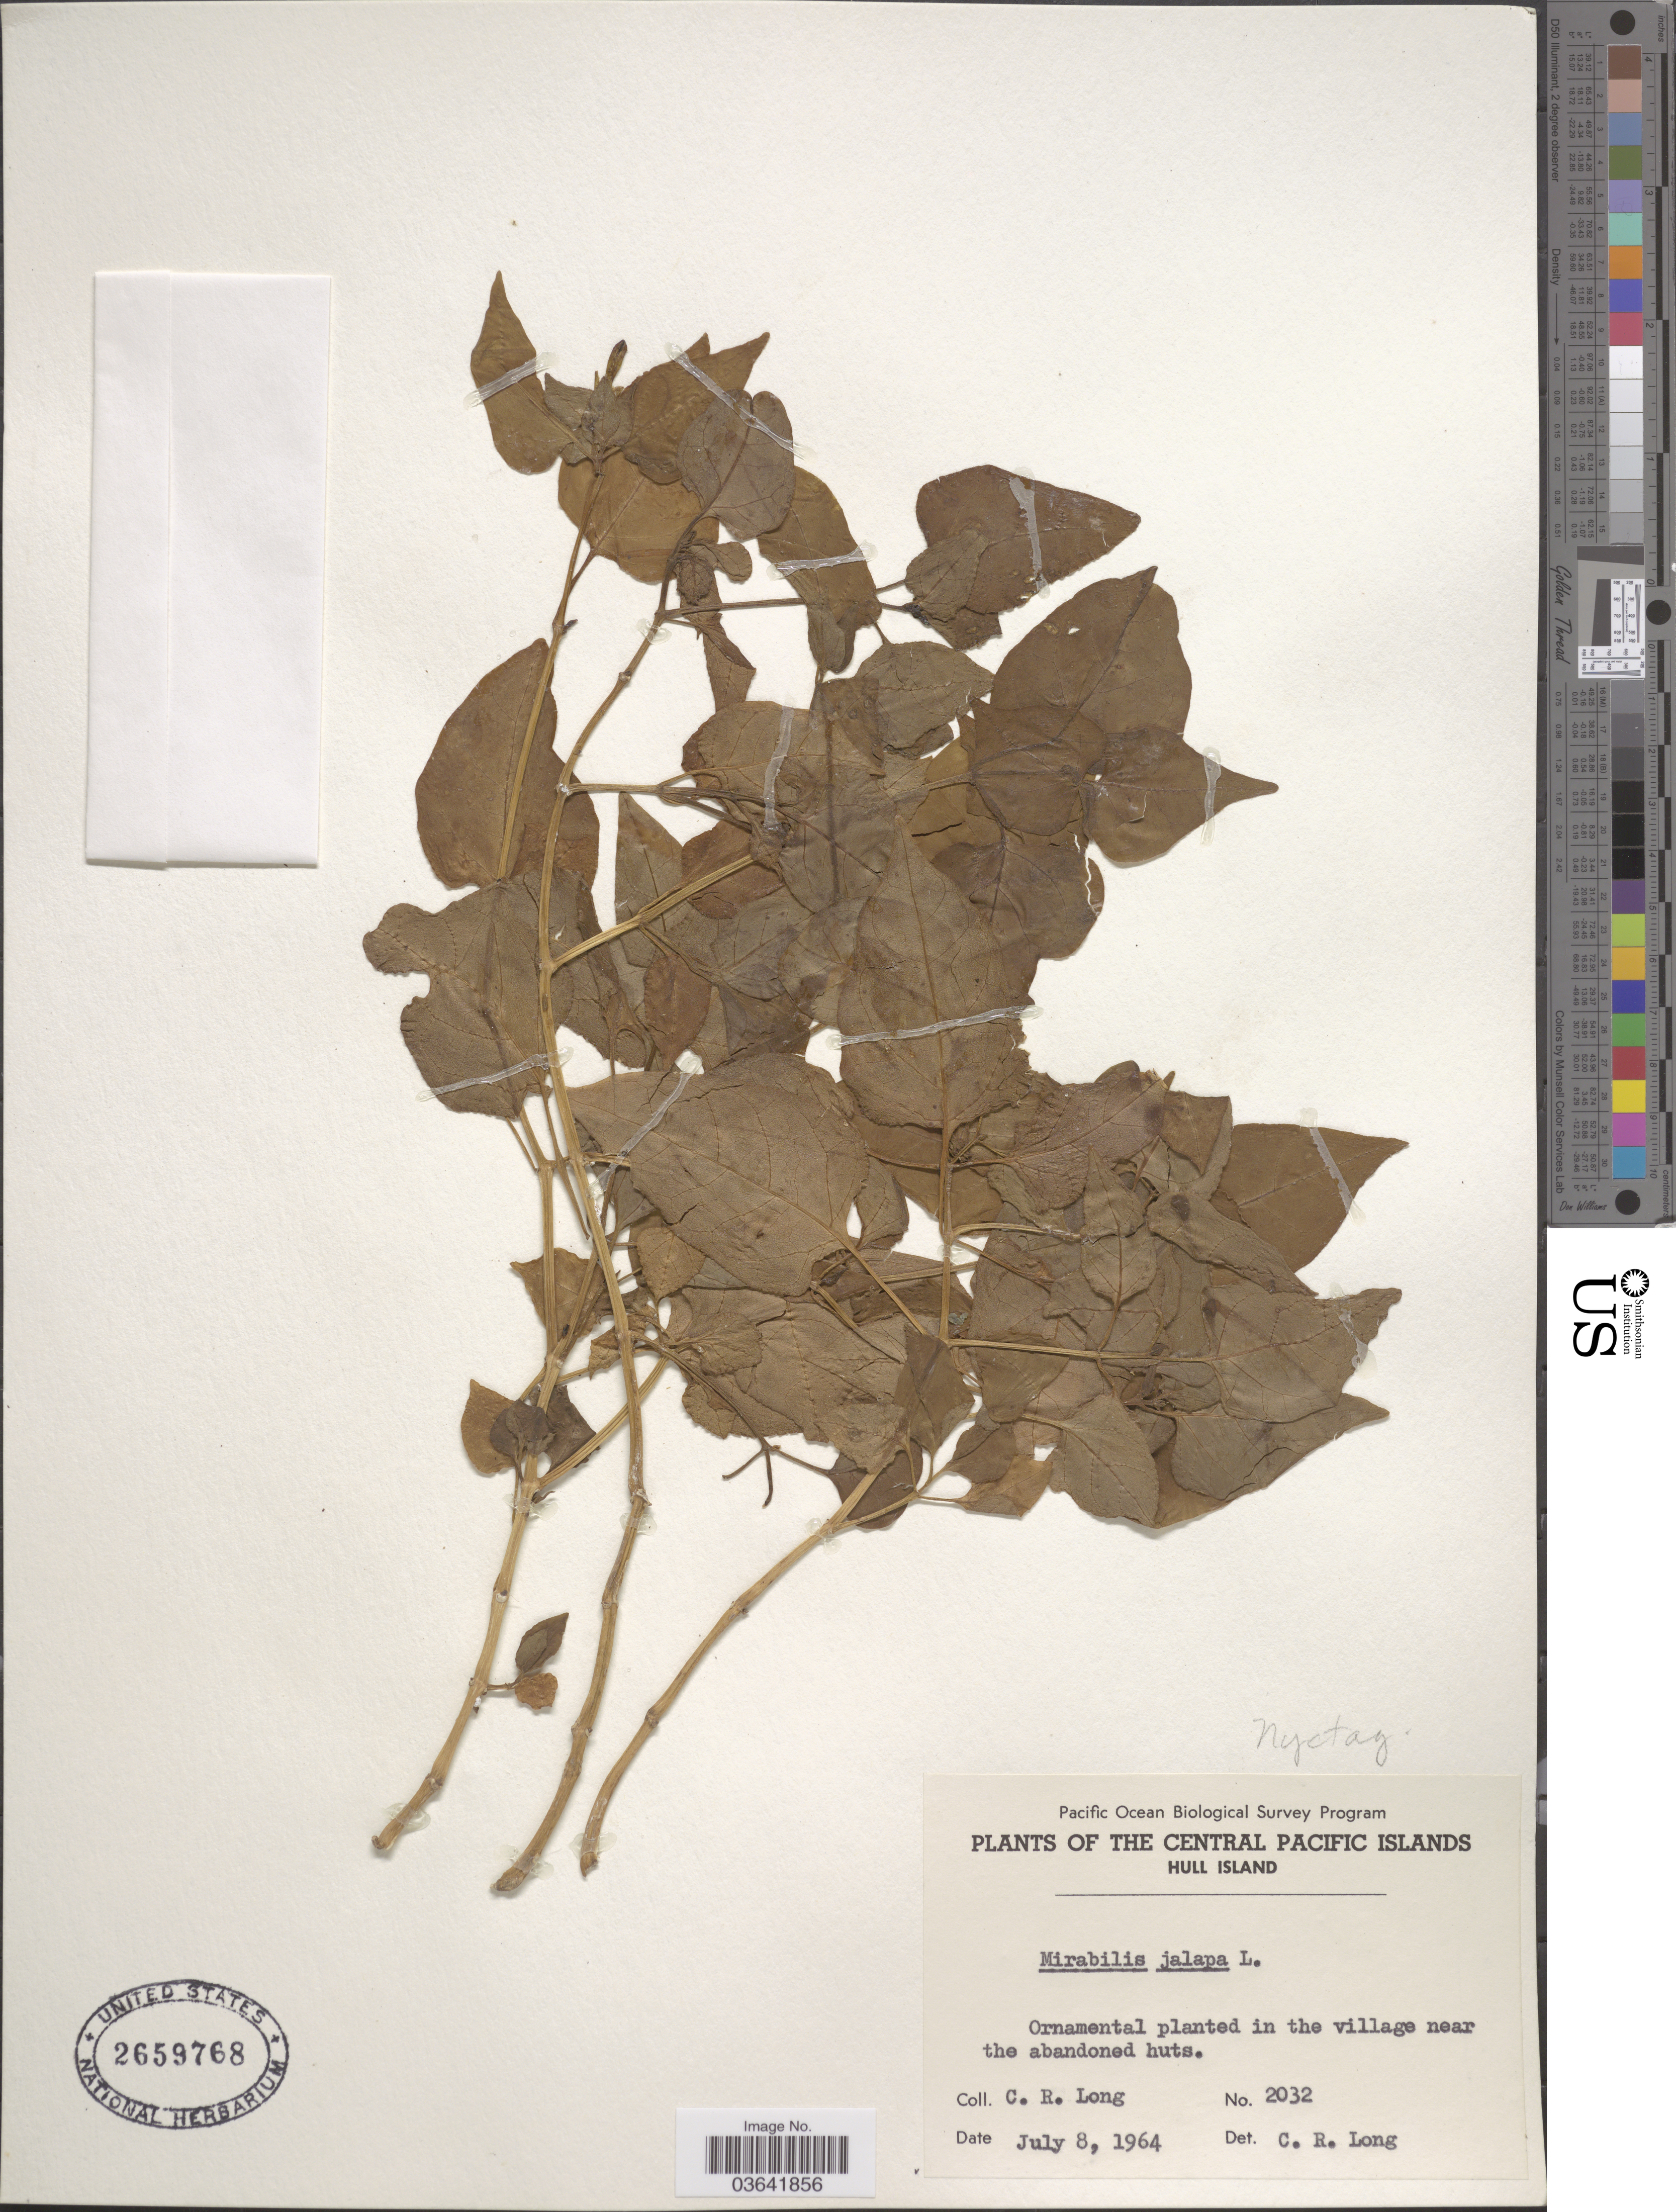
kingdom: Plantae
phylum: Tracheophyta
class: Magnoliopsida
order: Caryophyllales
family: Nyctaginaceae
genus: Mirabilis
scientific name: Mirabilis jalapa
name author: L.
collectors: C. R. Long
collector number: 2032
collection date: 1964-07-08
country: Kiribati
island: Orona [Hull] Atoll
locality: The Central Pacific Islands. Hull Island. In the village near the abandoned huts.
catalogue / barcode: US 2659768